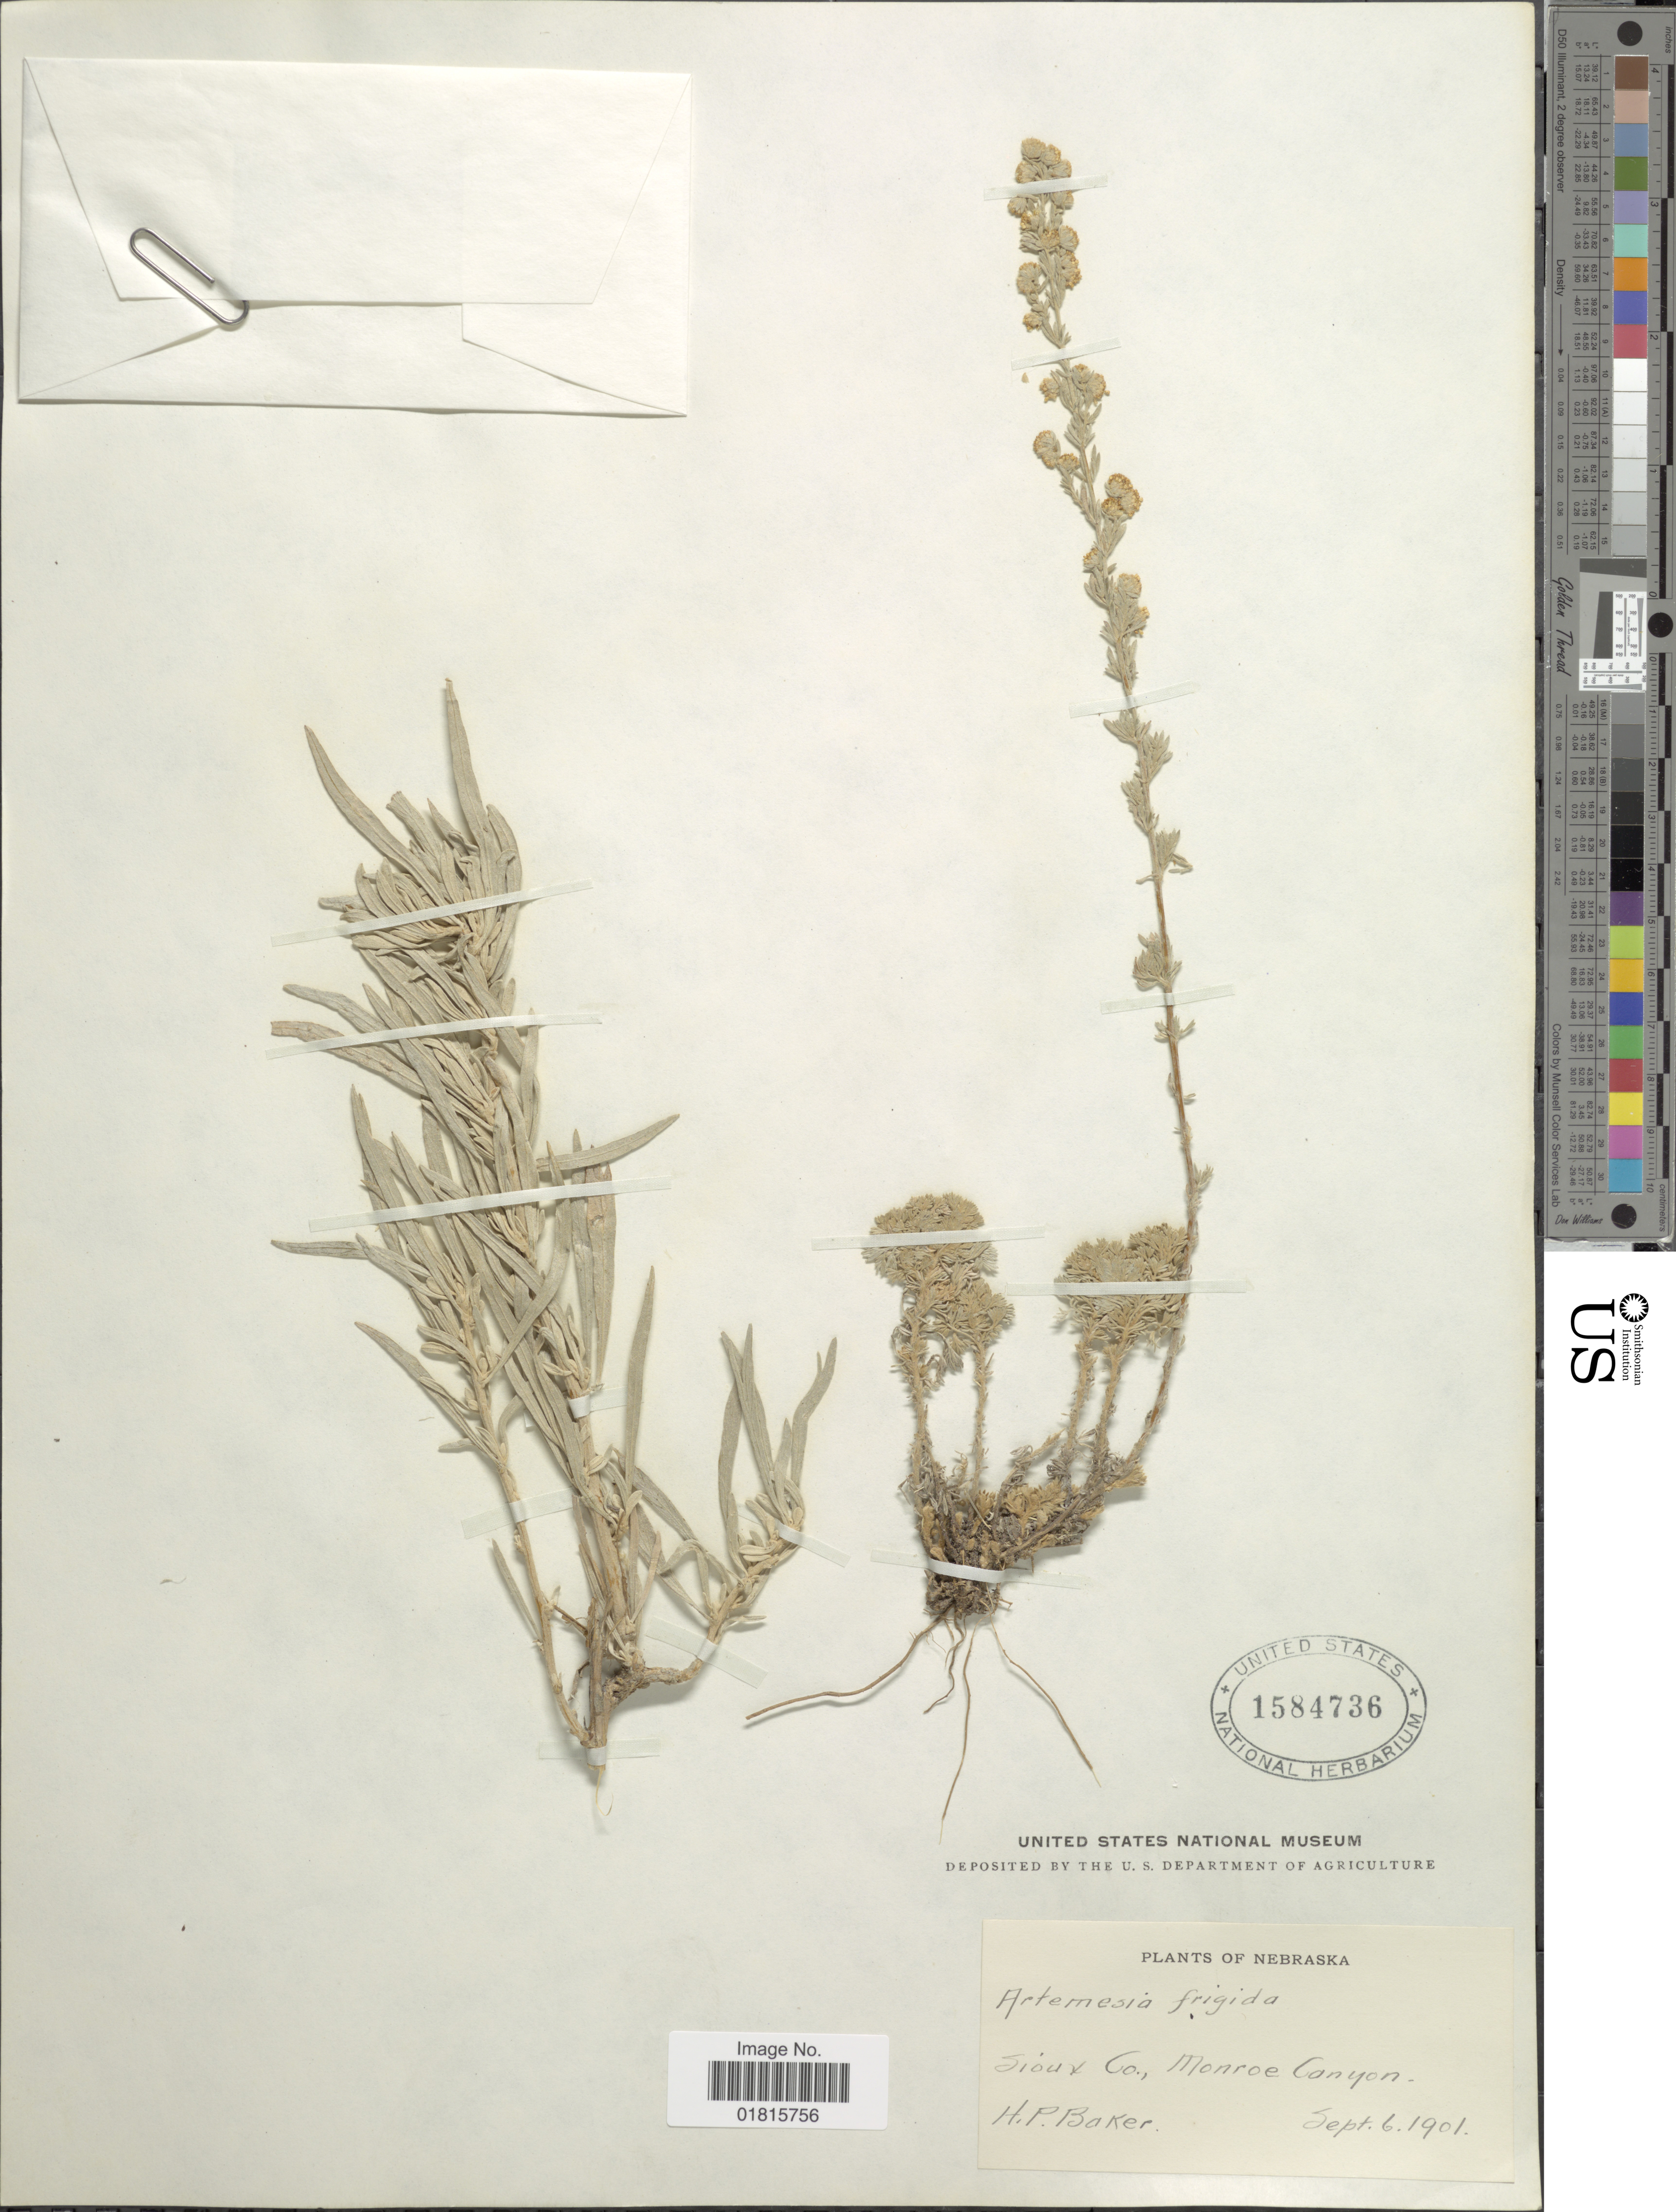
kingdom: Plantae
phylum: Tracheophyta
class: Magnoliopsida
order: Asterales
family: Asteraceae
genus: Artemisia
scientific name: Artemisia frigida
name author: Willd.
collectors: H. P. Baker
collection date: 1901-09-06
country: United States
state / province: Nebraska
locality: Sioux Co., Monroe Canyon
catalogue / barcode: US 1584736